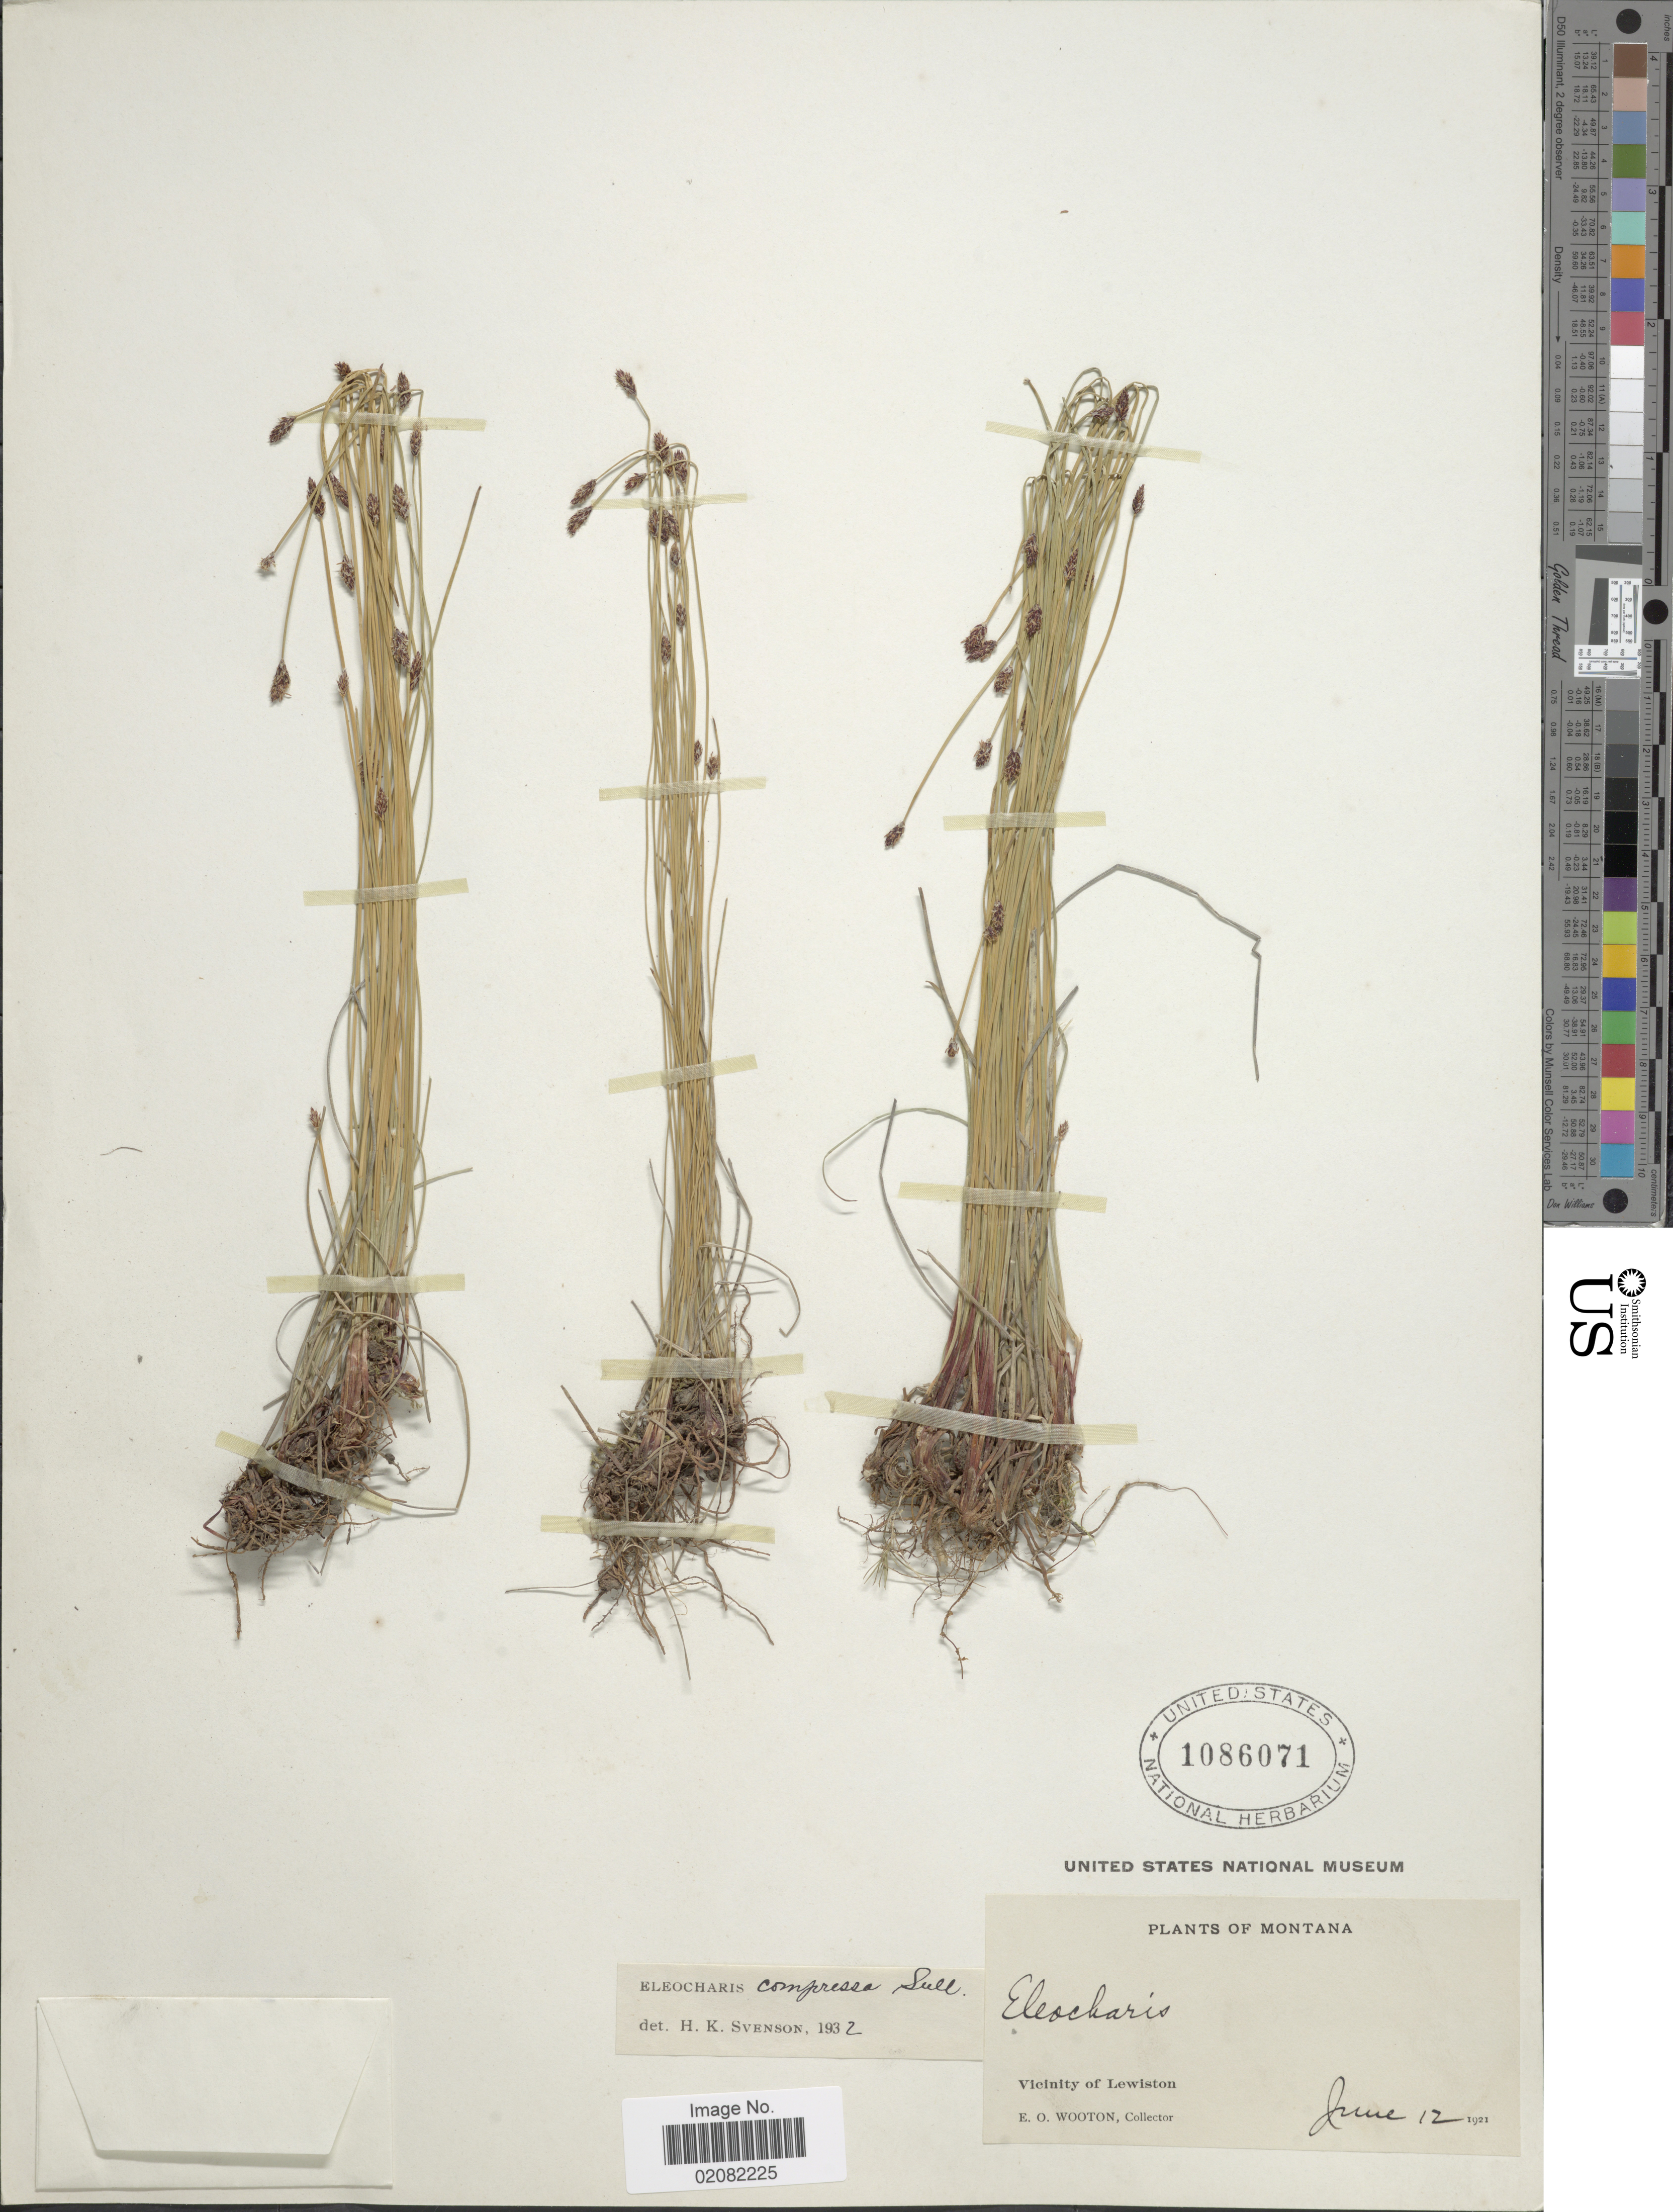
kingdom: Plantae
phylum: Tracheophyta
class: Liliopsida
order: Poales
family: Cyperaceae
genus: Eleocharis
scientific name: Eleocharis compressa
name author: Sull.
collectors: E. O. Wooton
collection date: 1921-06-12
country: United States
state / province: Montana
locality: Vicinity of Lewiston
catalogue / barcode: US 1086071